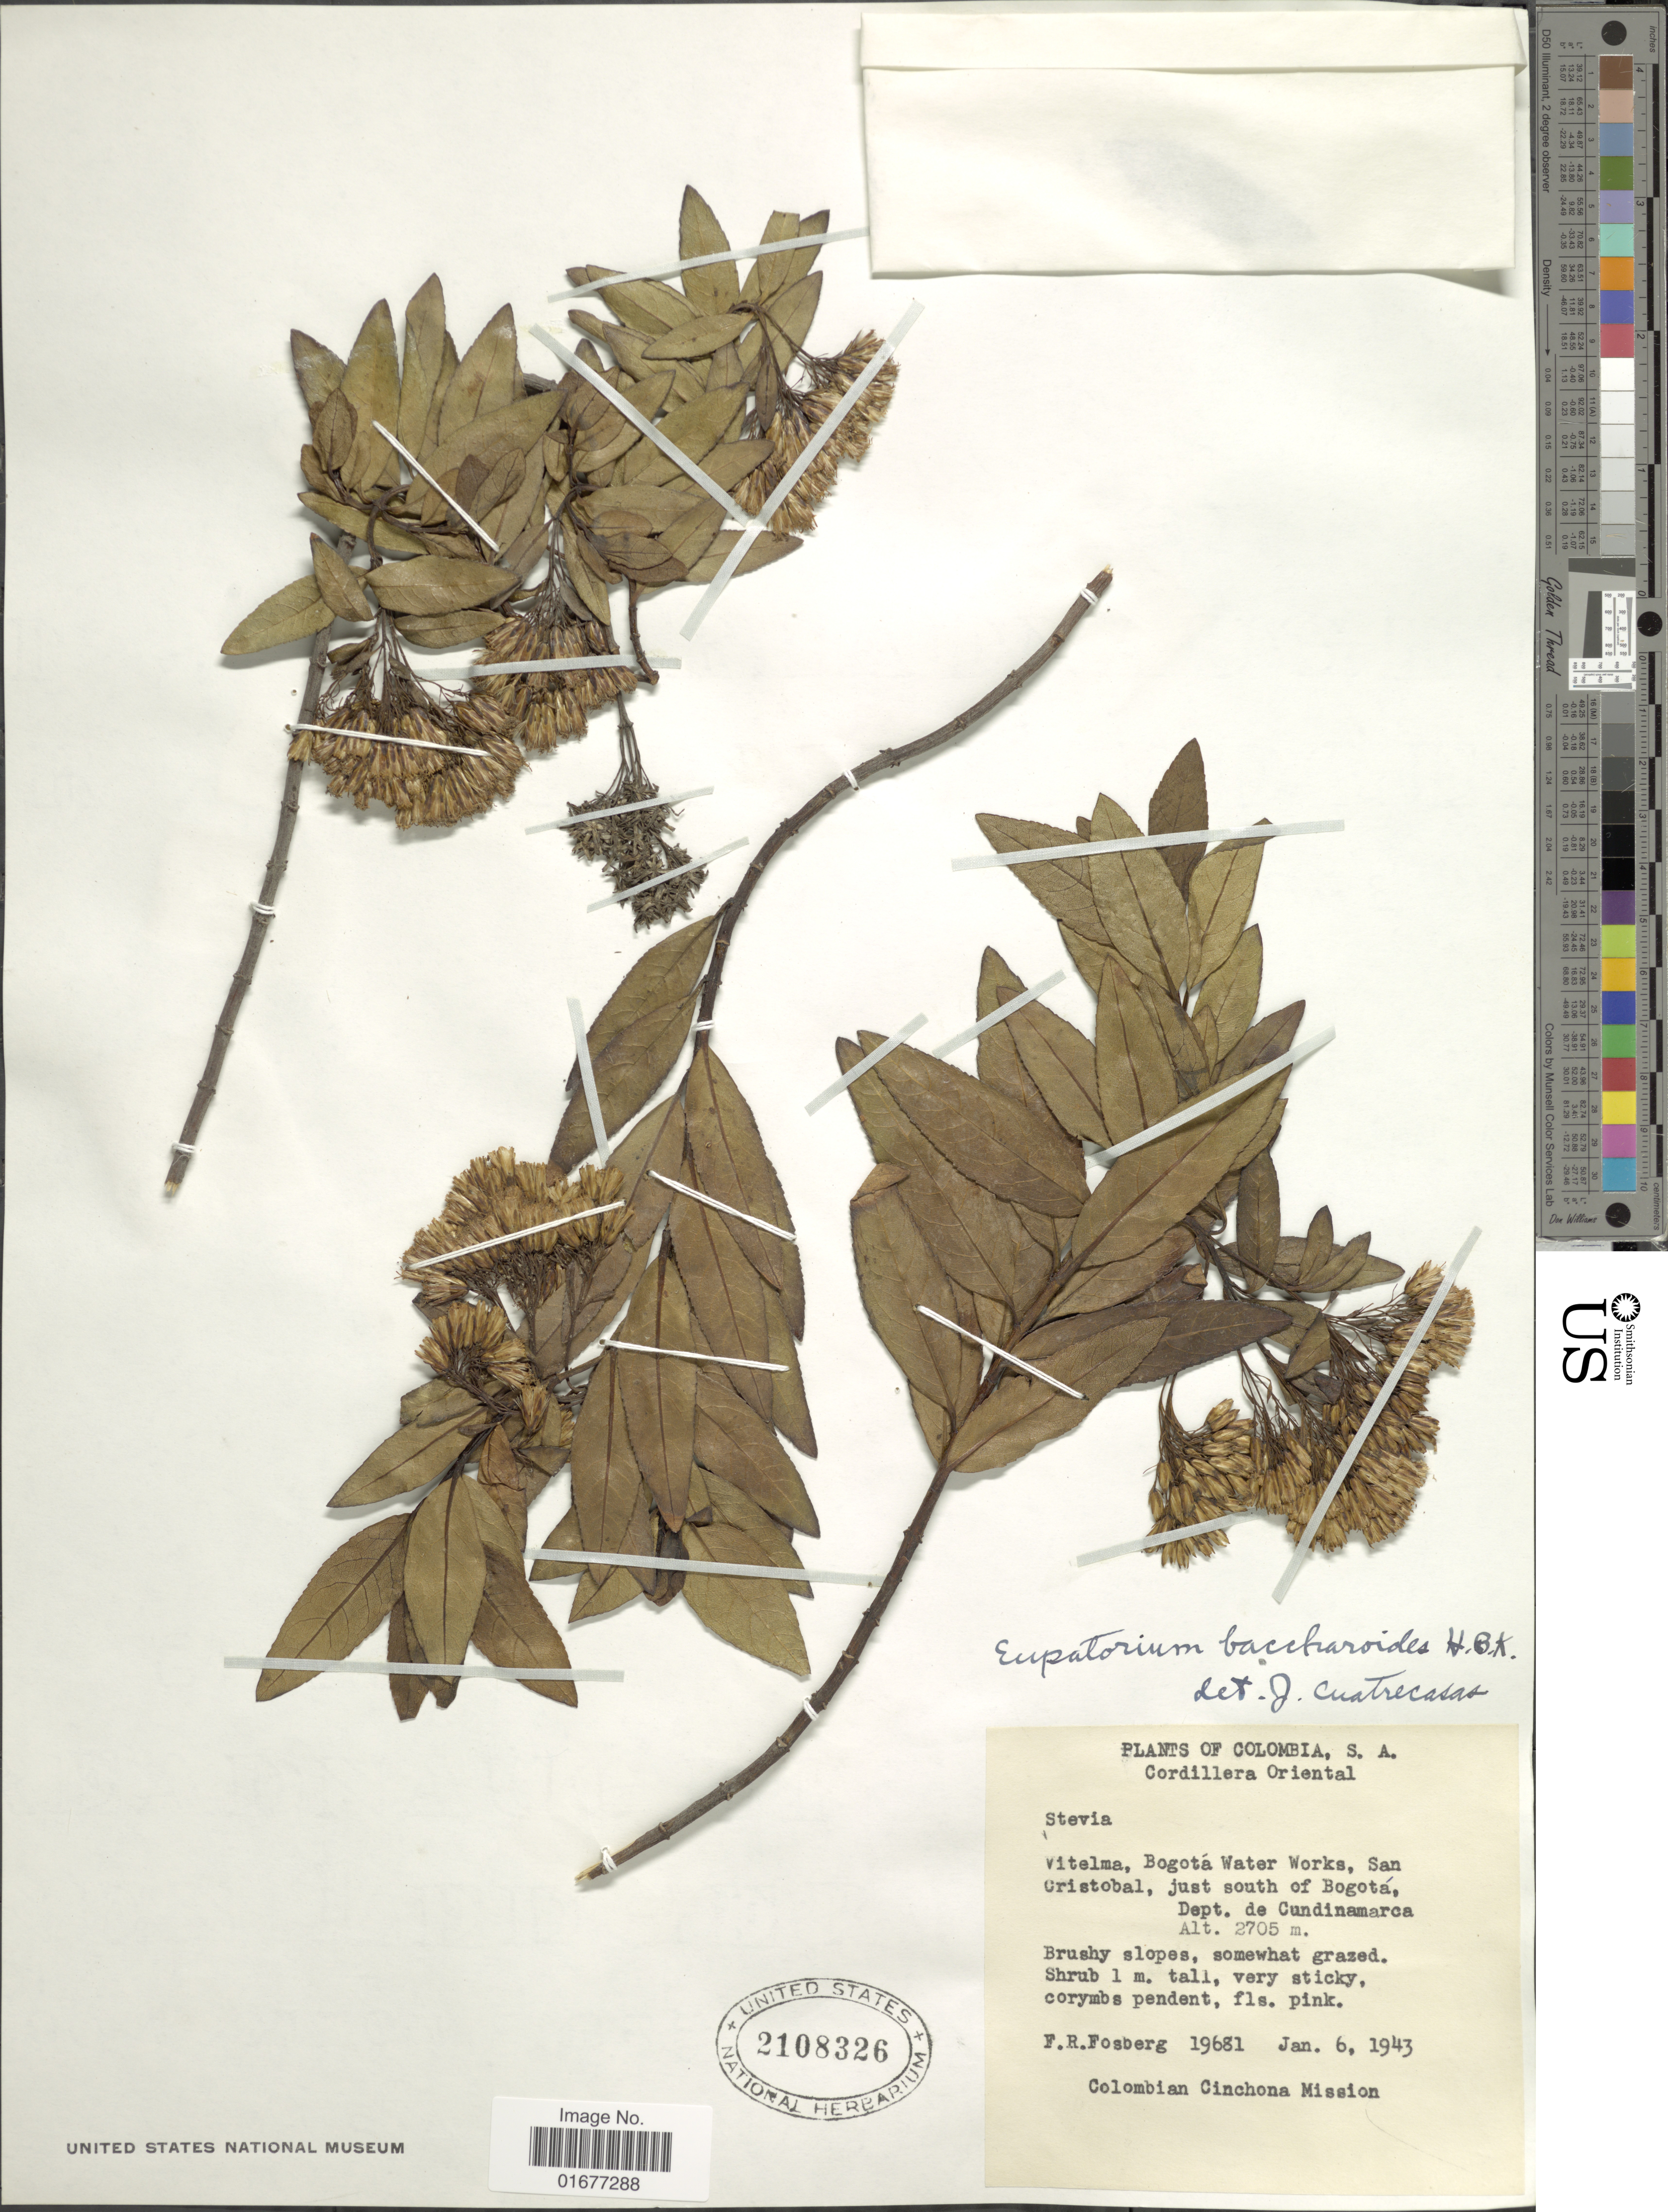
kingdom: Plantae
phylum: Tracheophyta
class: Magnoliopsida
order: Asterales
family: Asteraceae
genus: Ageratina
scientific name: Ageratina baccharoides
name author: (Kunth) R.M. King & H. Rob.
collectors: F. R. Fosberg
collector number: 19681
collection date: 1943-01-06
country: Colombia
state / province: Cundinamarca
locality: Vitelma, Bogota water works, San Cristobal, just south of Bogota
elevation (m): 2705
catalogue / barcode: US 2108326